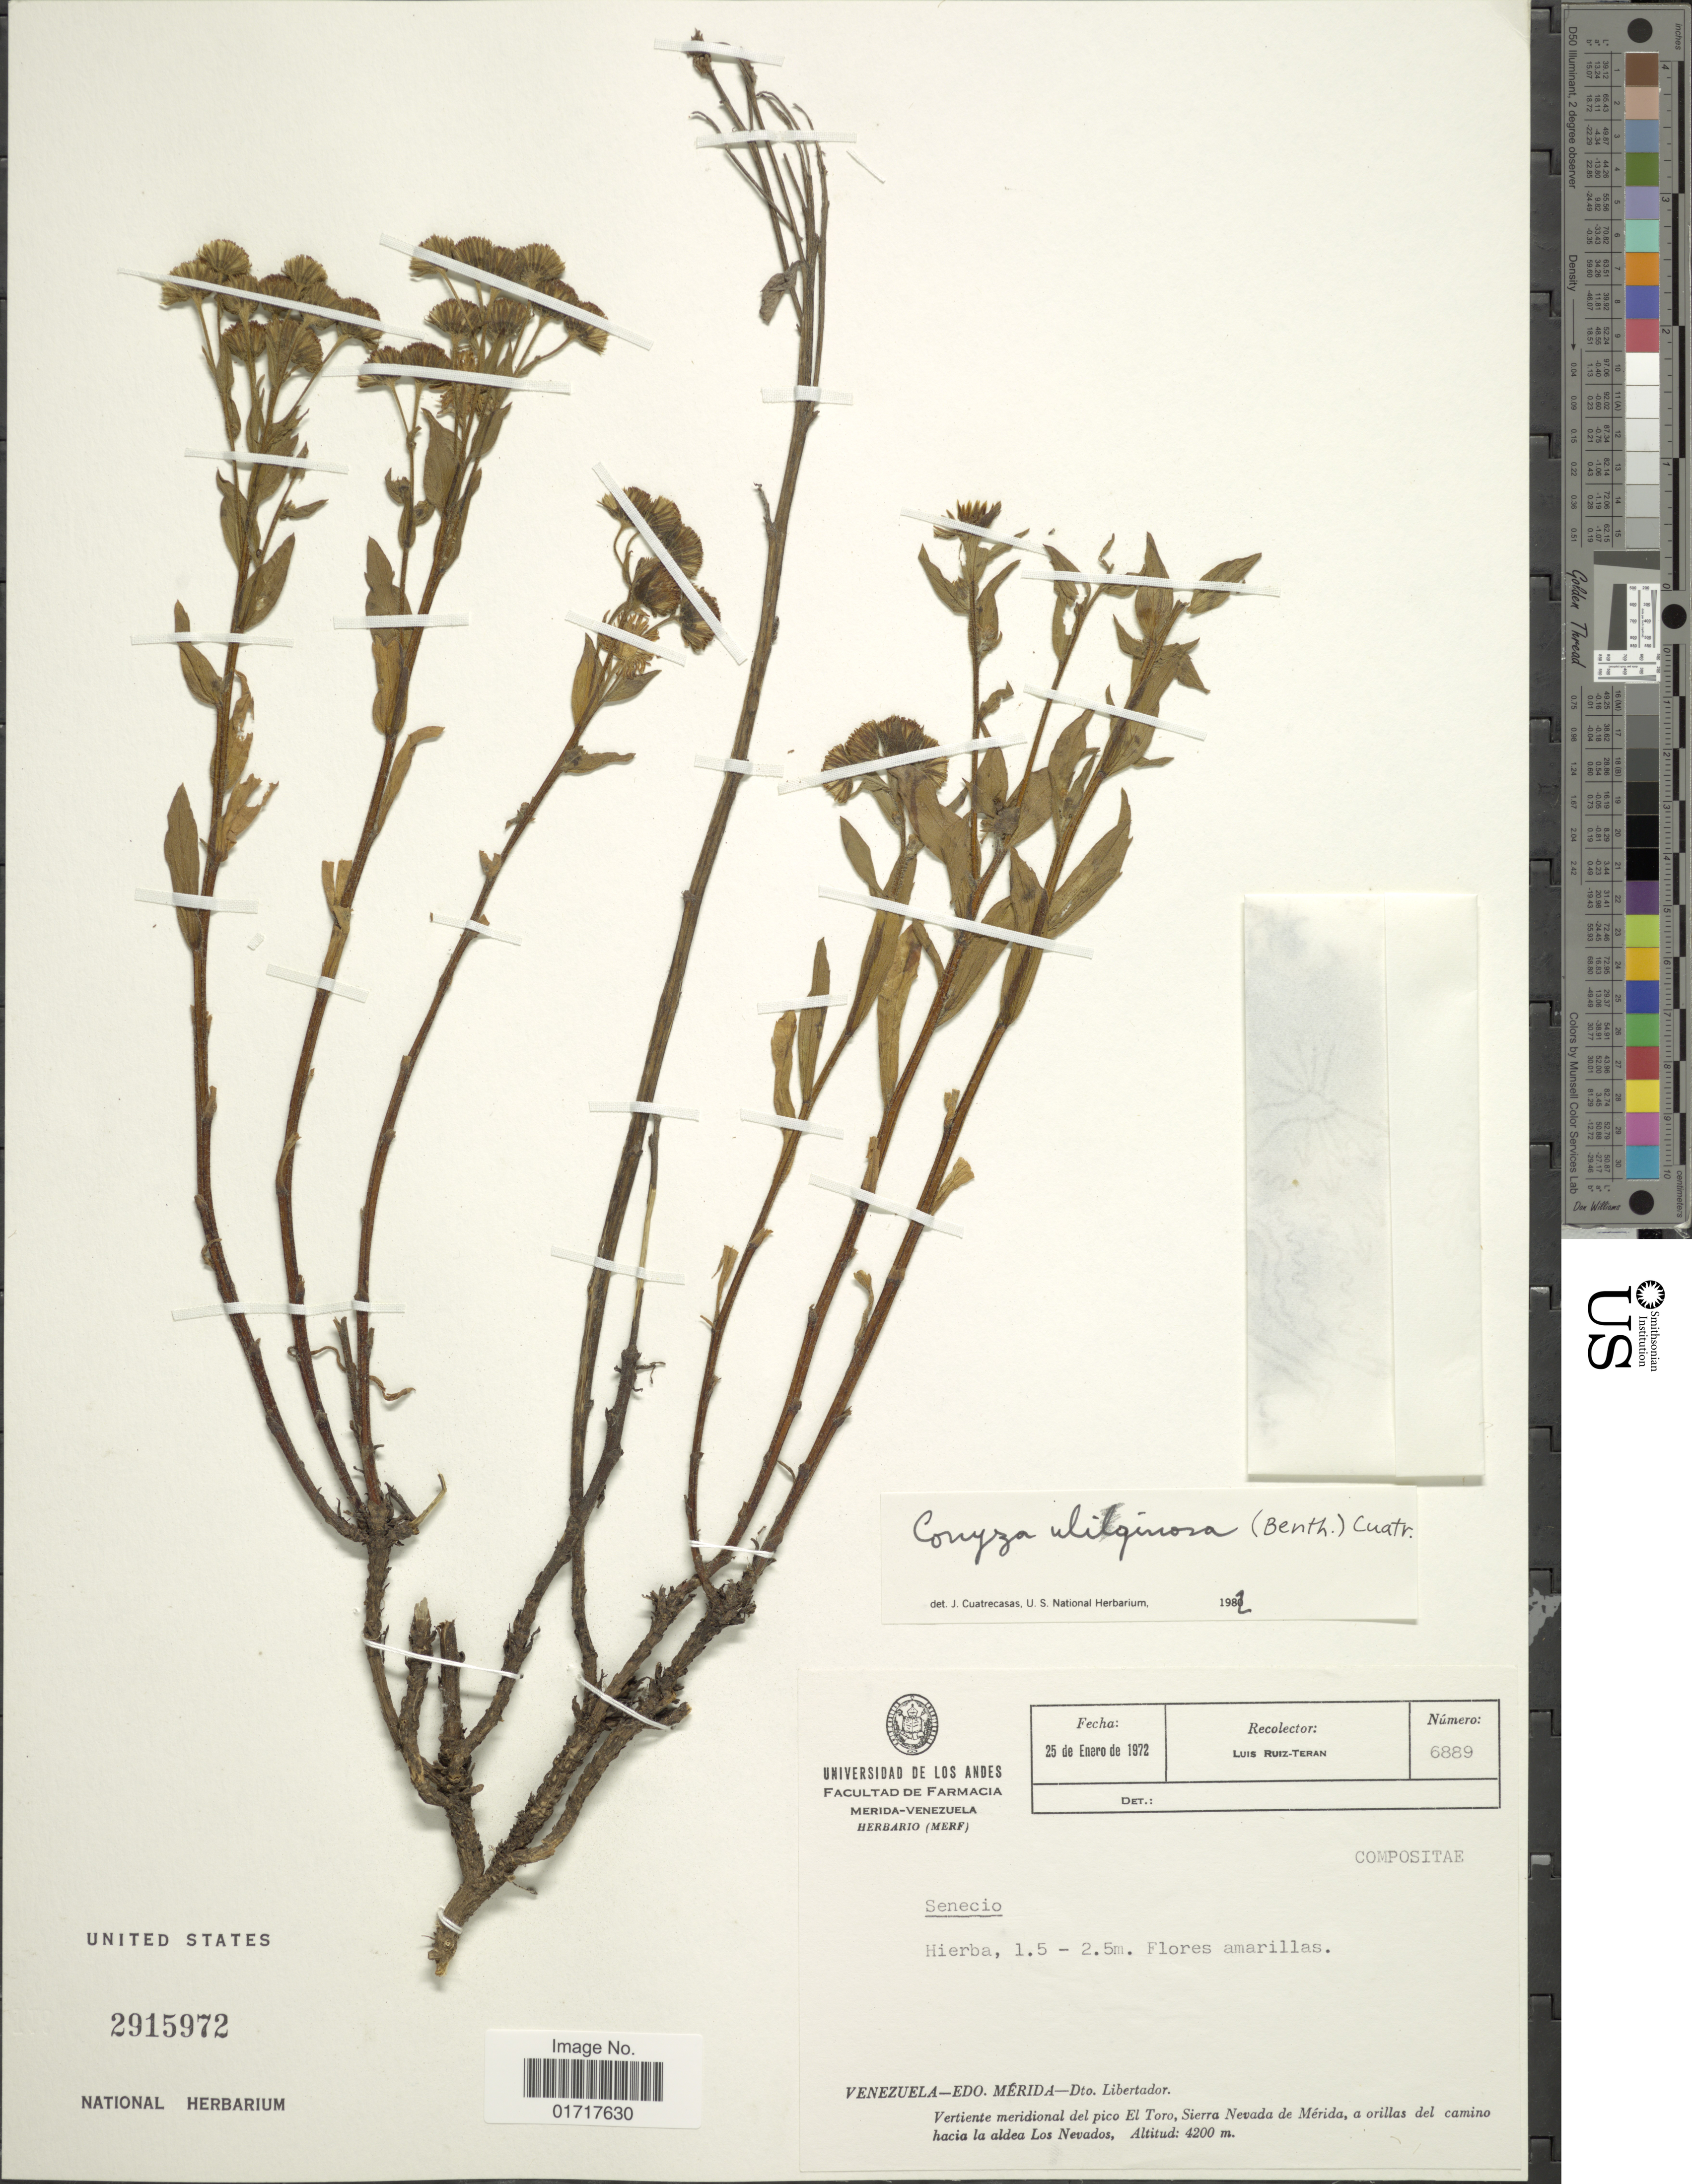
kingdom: Plantae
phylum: Tracheophyta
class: Magnoliopsida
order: Asterales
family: Asteraceae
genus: Conyza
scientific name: Conyza uliginosa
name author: (Benth.) Cuatrec.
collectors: L. E. Ruíz-Terán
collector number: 6889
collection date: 1972-01-25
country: Venezuela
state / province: Mérida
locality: Venezuela - Edo. Merido - Dto. Libertador. Vertiente meridional del pico El TToro, Sierra Nevada de Merida, a orillas del camino hacia la aldea Los Nevados.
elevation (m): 4200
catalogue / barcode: US 2915972